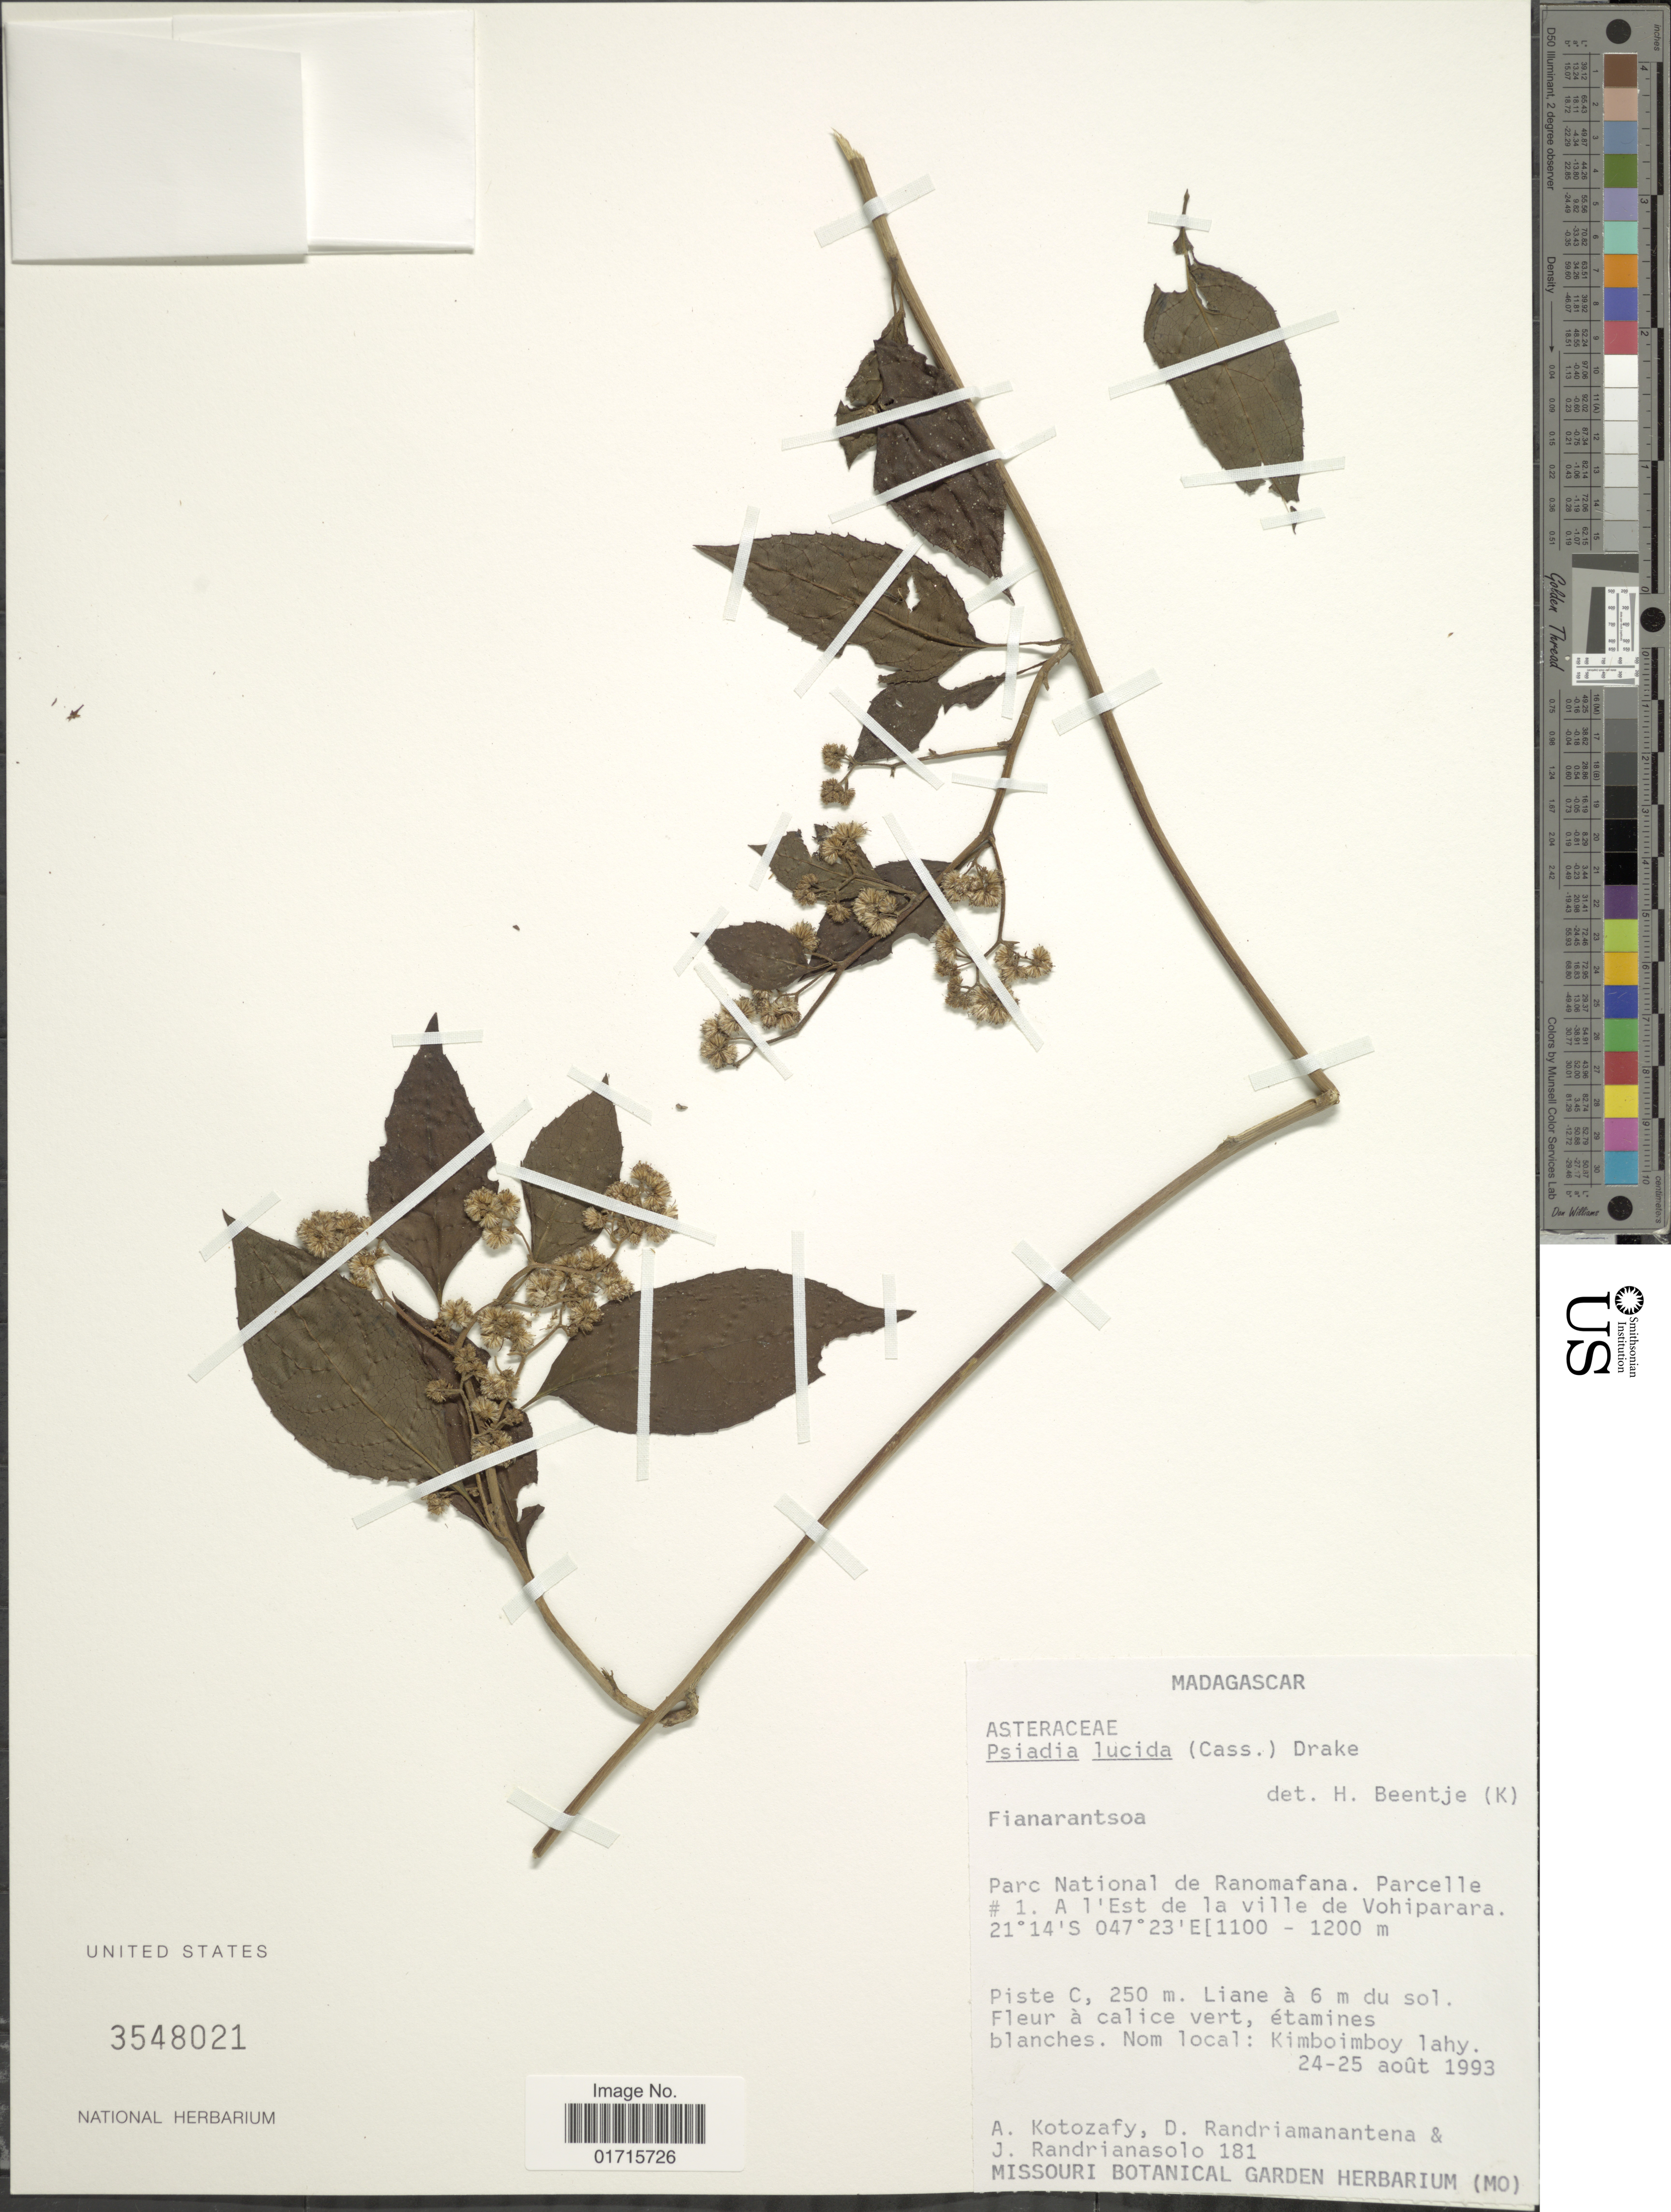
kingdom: Plantae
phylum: Tracheophyta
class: Magnoliopsida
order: Asterales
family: Asteraceae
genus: Psiadia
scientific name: Psiadia lucida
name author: (Cass.) Drake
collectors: A. Kotozafy, D. Randriamanantena & J. Randrianasolo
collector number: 181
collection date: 1993-08-24/1993-08-25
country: Madagascar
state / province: Haute Matsiatra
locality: Madagascar. Fianarantsoa. Parc Natoional de Ranomafana. Parcelle # 1. A l'Est de la ville de Vohiparara.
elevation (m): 1100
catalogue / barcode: US 3548021